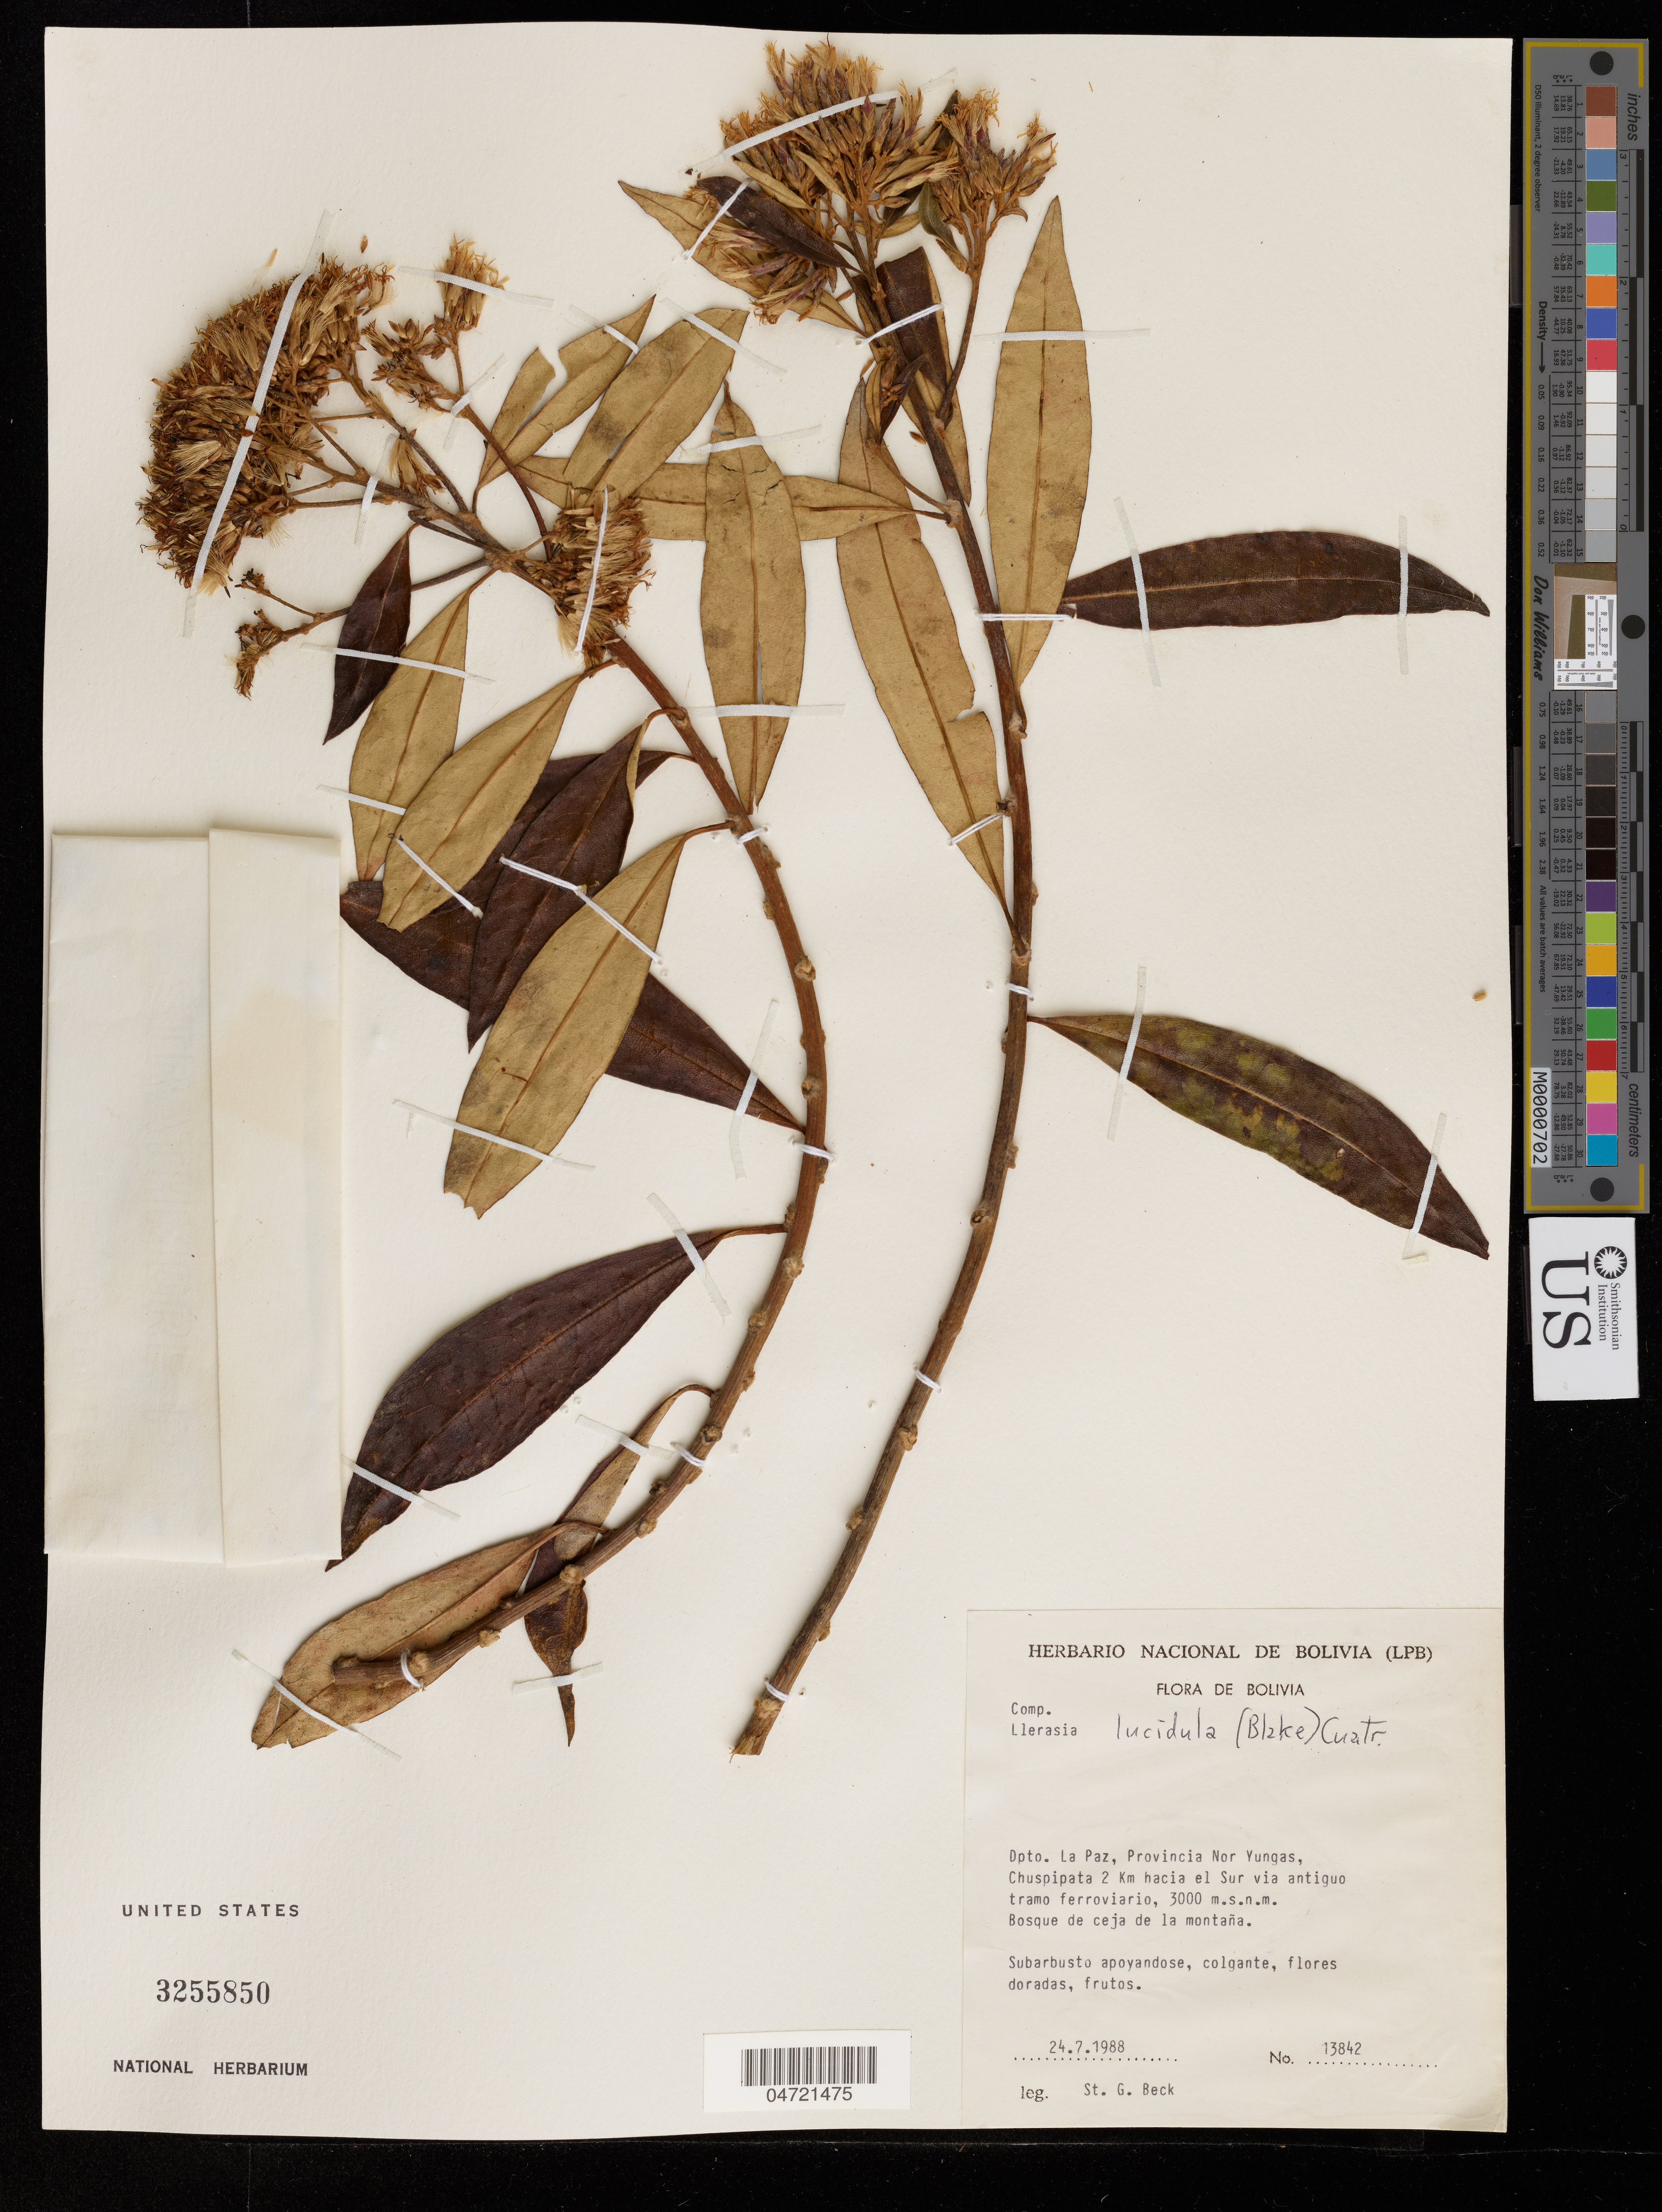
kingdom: Plantae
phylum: Tracheophyta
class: Magnoliopsida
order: Asterales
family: Asteraceae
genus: Llerasia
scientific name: Llerasia lucidula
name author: (S.F. Blake) Cuatrec.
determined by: Robinson, Harold E., (US)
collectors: S. G. Beck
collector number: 13842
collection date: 1988-07-24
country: Bolivia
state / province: La Paz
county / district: Nor Yungas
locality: Chuspipata 2 Km hacia el Sur via antiguo tramo ferroviario.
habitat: Bosque de ceja de la montana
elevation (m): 3000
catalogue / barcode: US 3255850